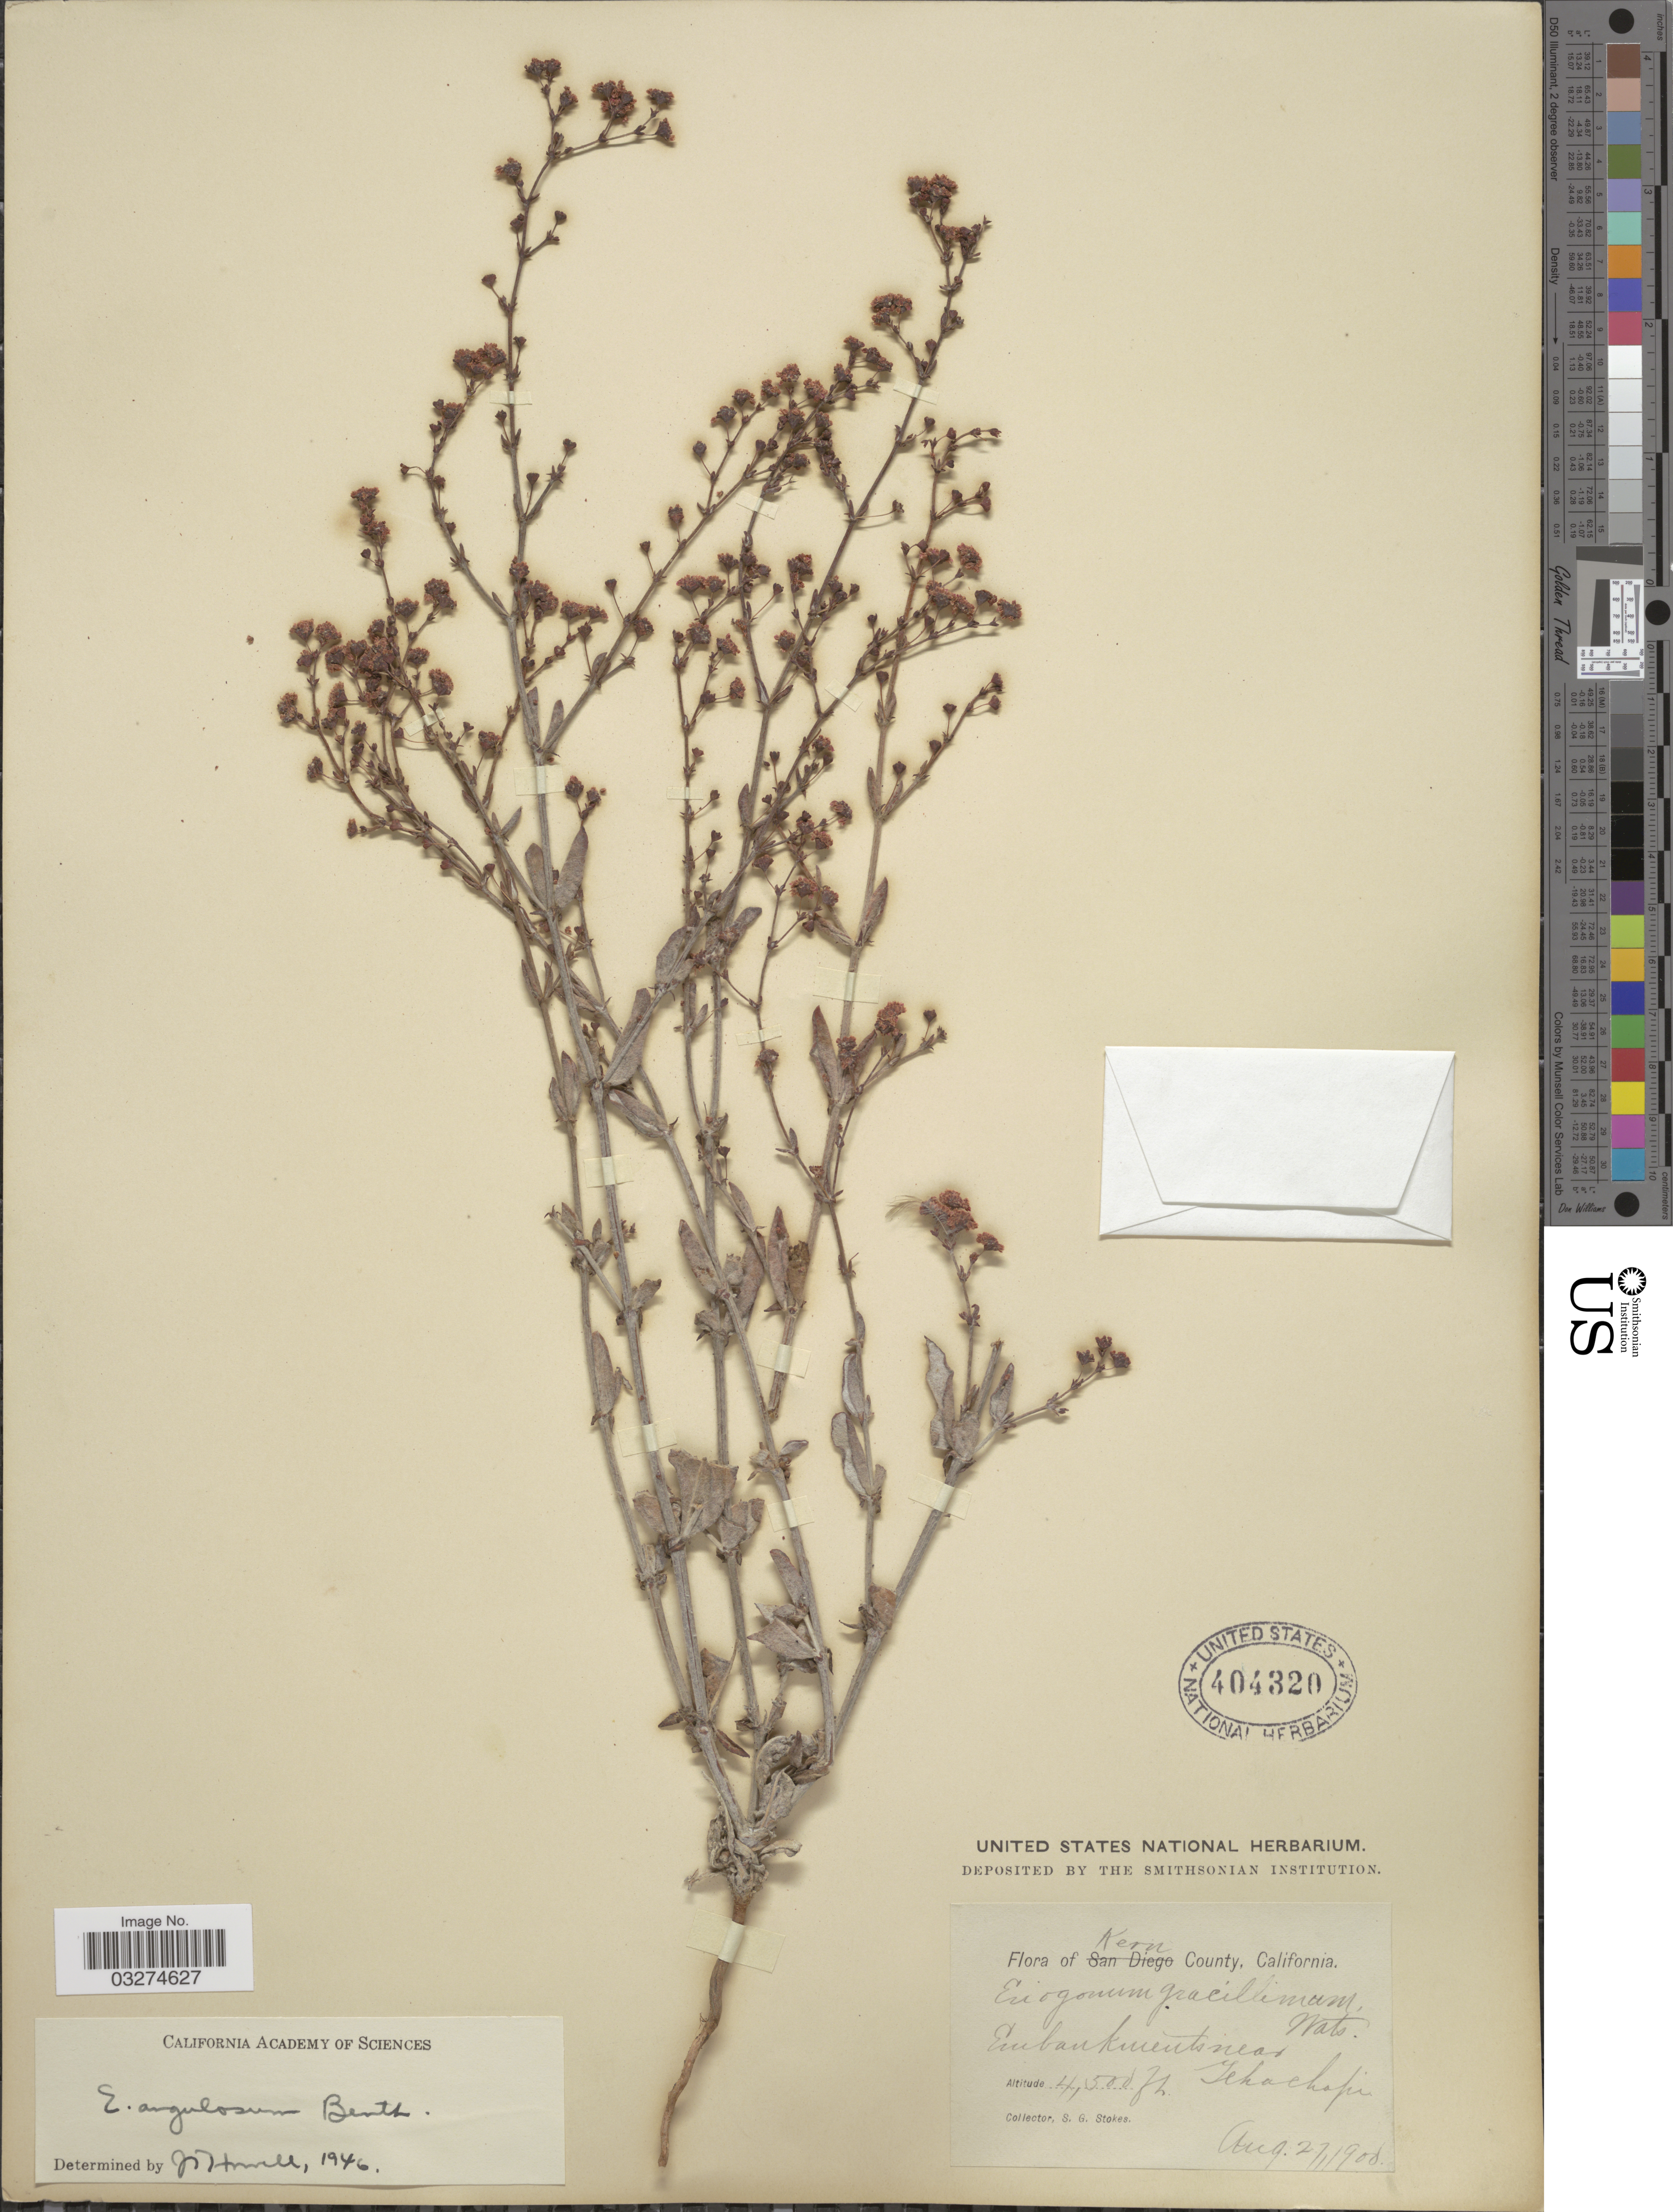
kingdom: Plantae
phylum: Tracheophyta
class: Magnoliopsida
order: Caryophyllales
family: Polygonaceae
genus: Eriogonum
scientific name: Eriogonum angulosum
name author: Benth.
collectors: S. G. Stokes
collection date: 1900-08-27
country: United States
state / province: California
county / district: Kern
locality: Kern County. Tehachapi.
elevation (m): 1372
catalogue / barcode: US 404320